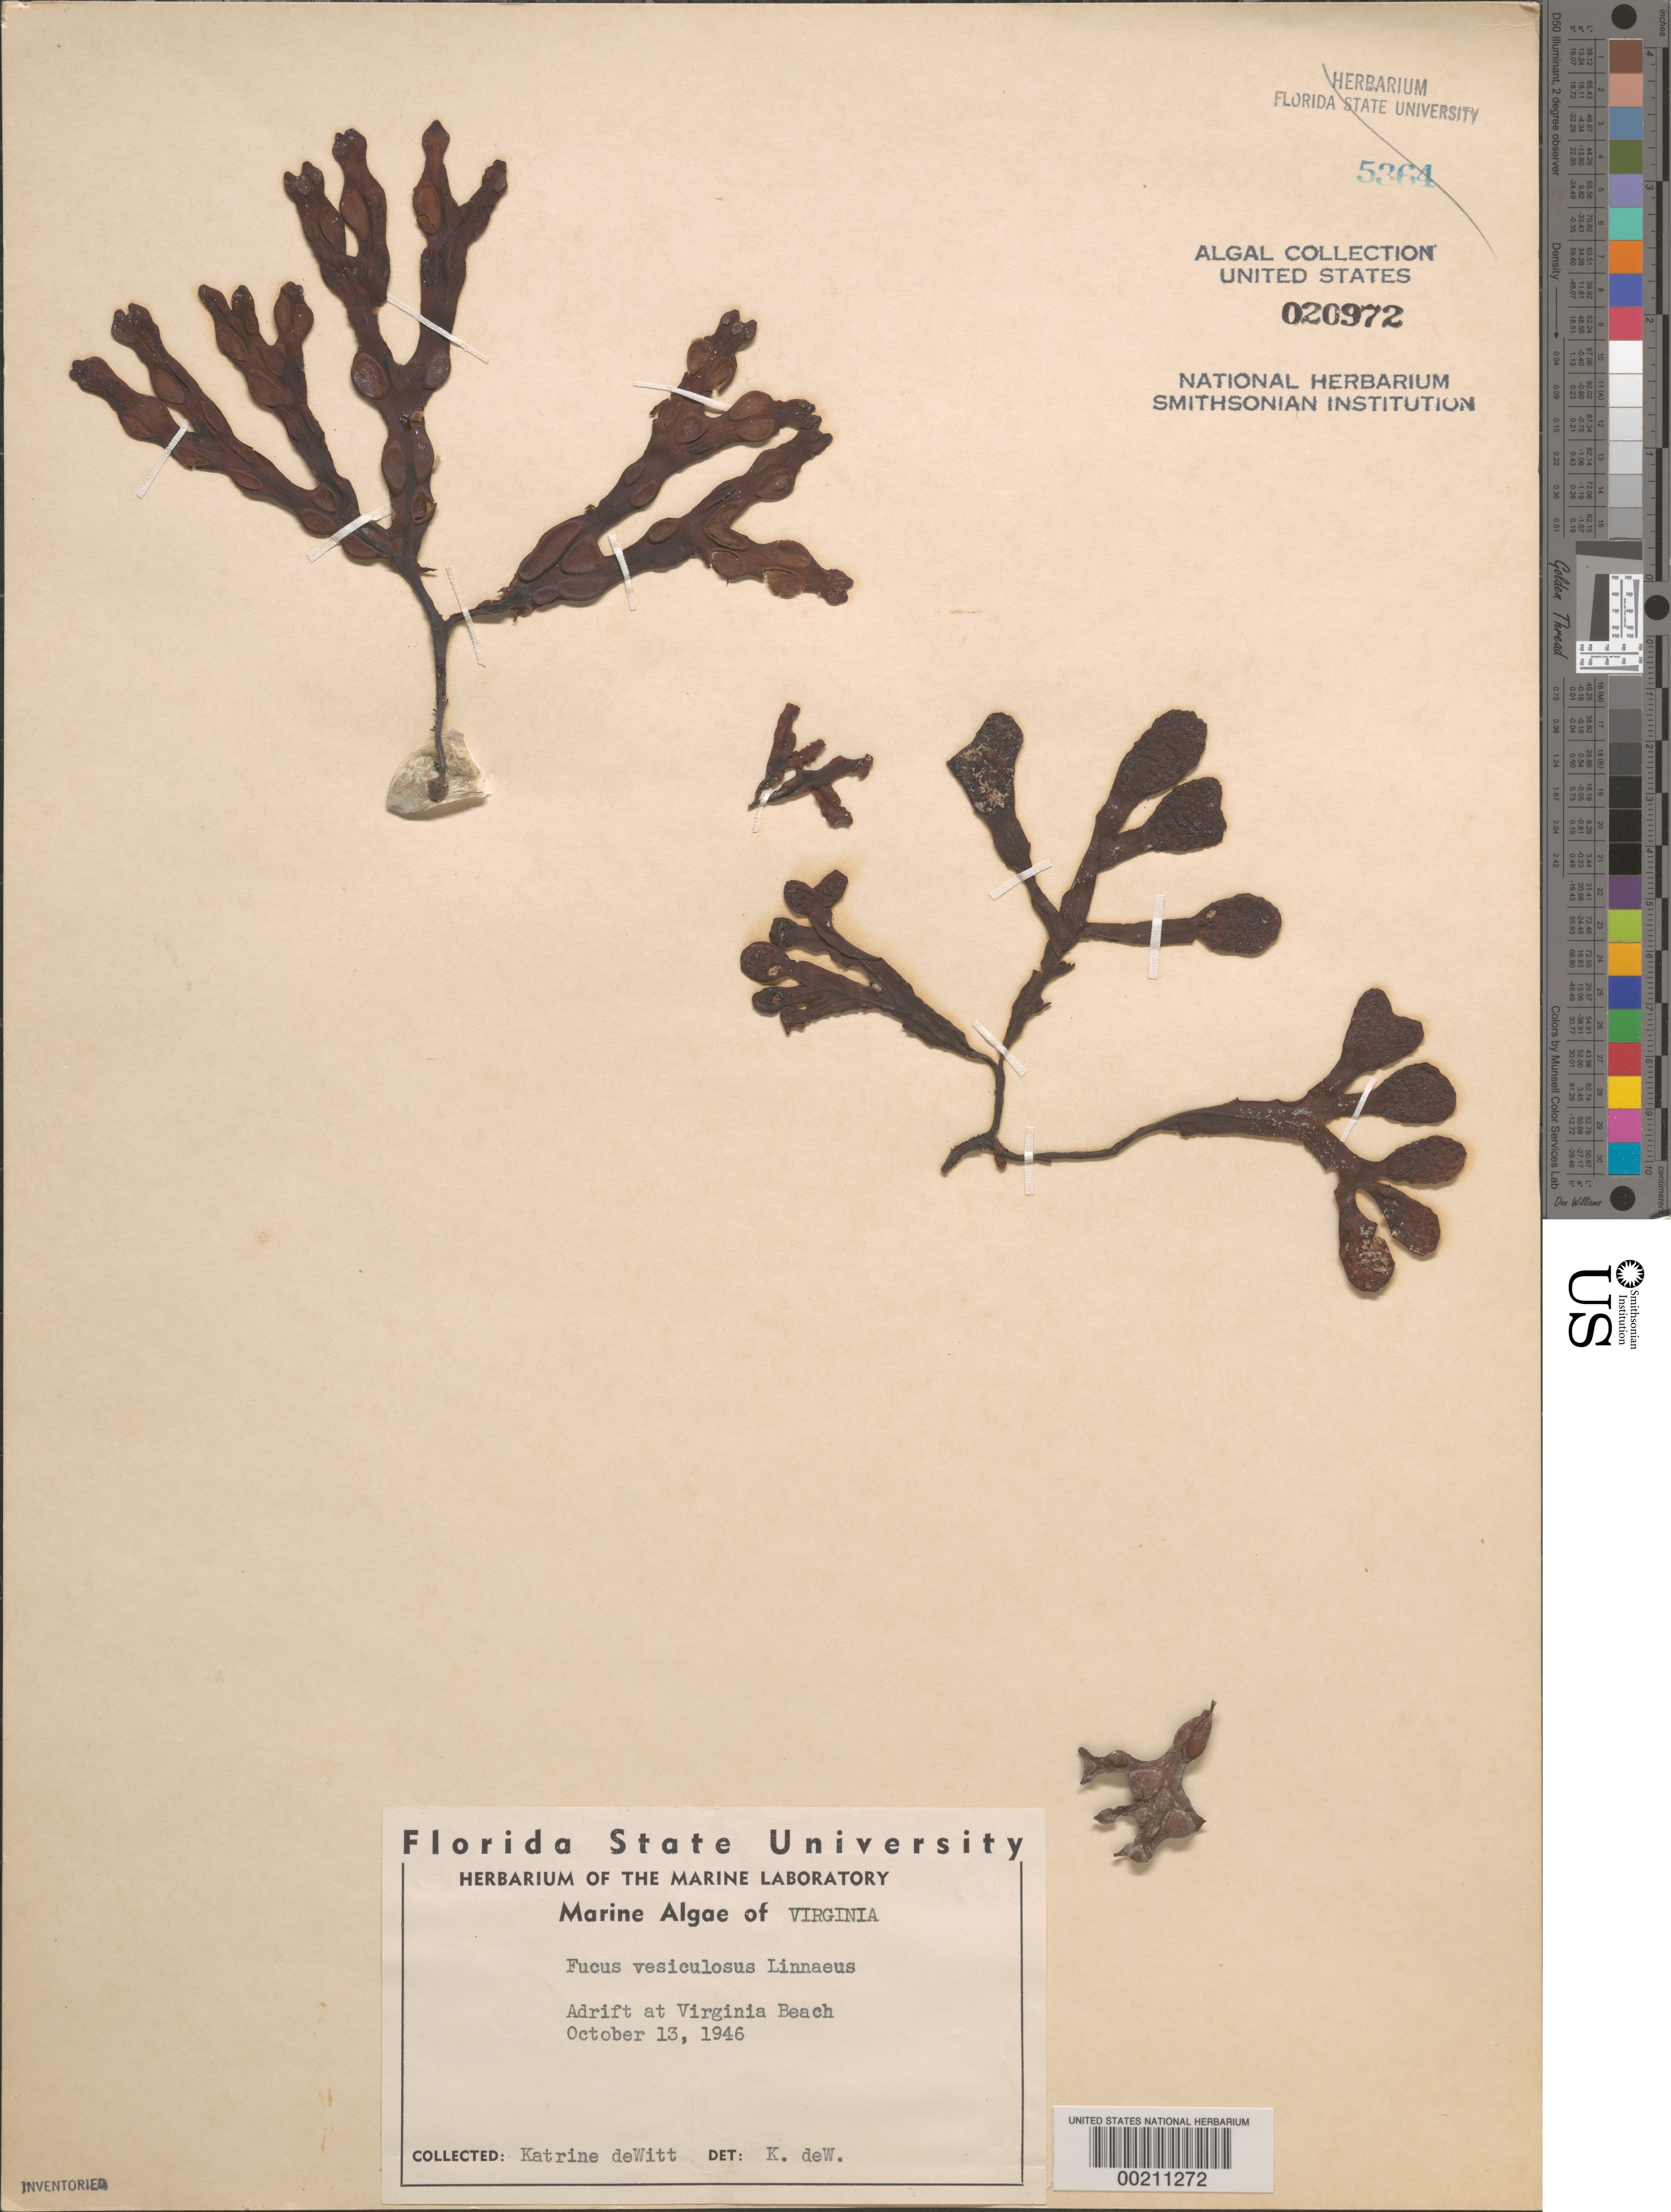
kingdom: Chromista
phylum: Ochrophyta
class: Phaeophyceae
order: Fucales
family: Fucaceae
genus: Fucus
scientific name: Fucus vesiculosus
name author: L.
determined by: deWitt, K.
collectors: K. deWitt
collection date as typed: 13 Oct 1946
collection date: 1946-10-13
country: United States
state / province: Virginia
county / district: City of Virginia Beach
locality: Virginia Beach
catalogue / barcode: US 20972